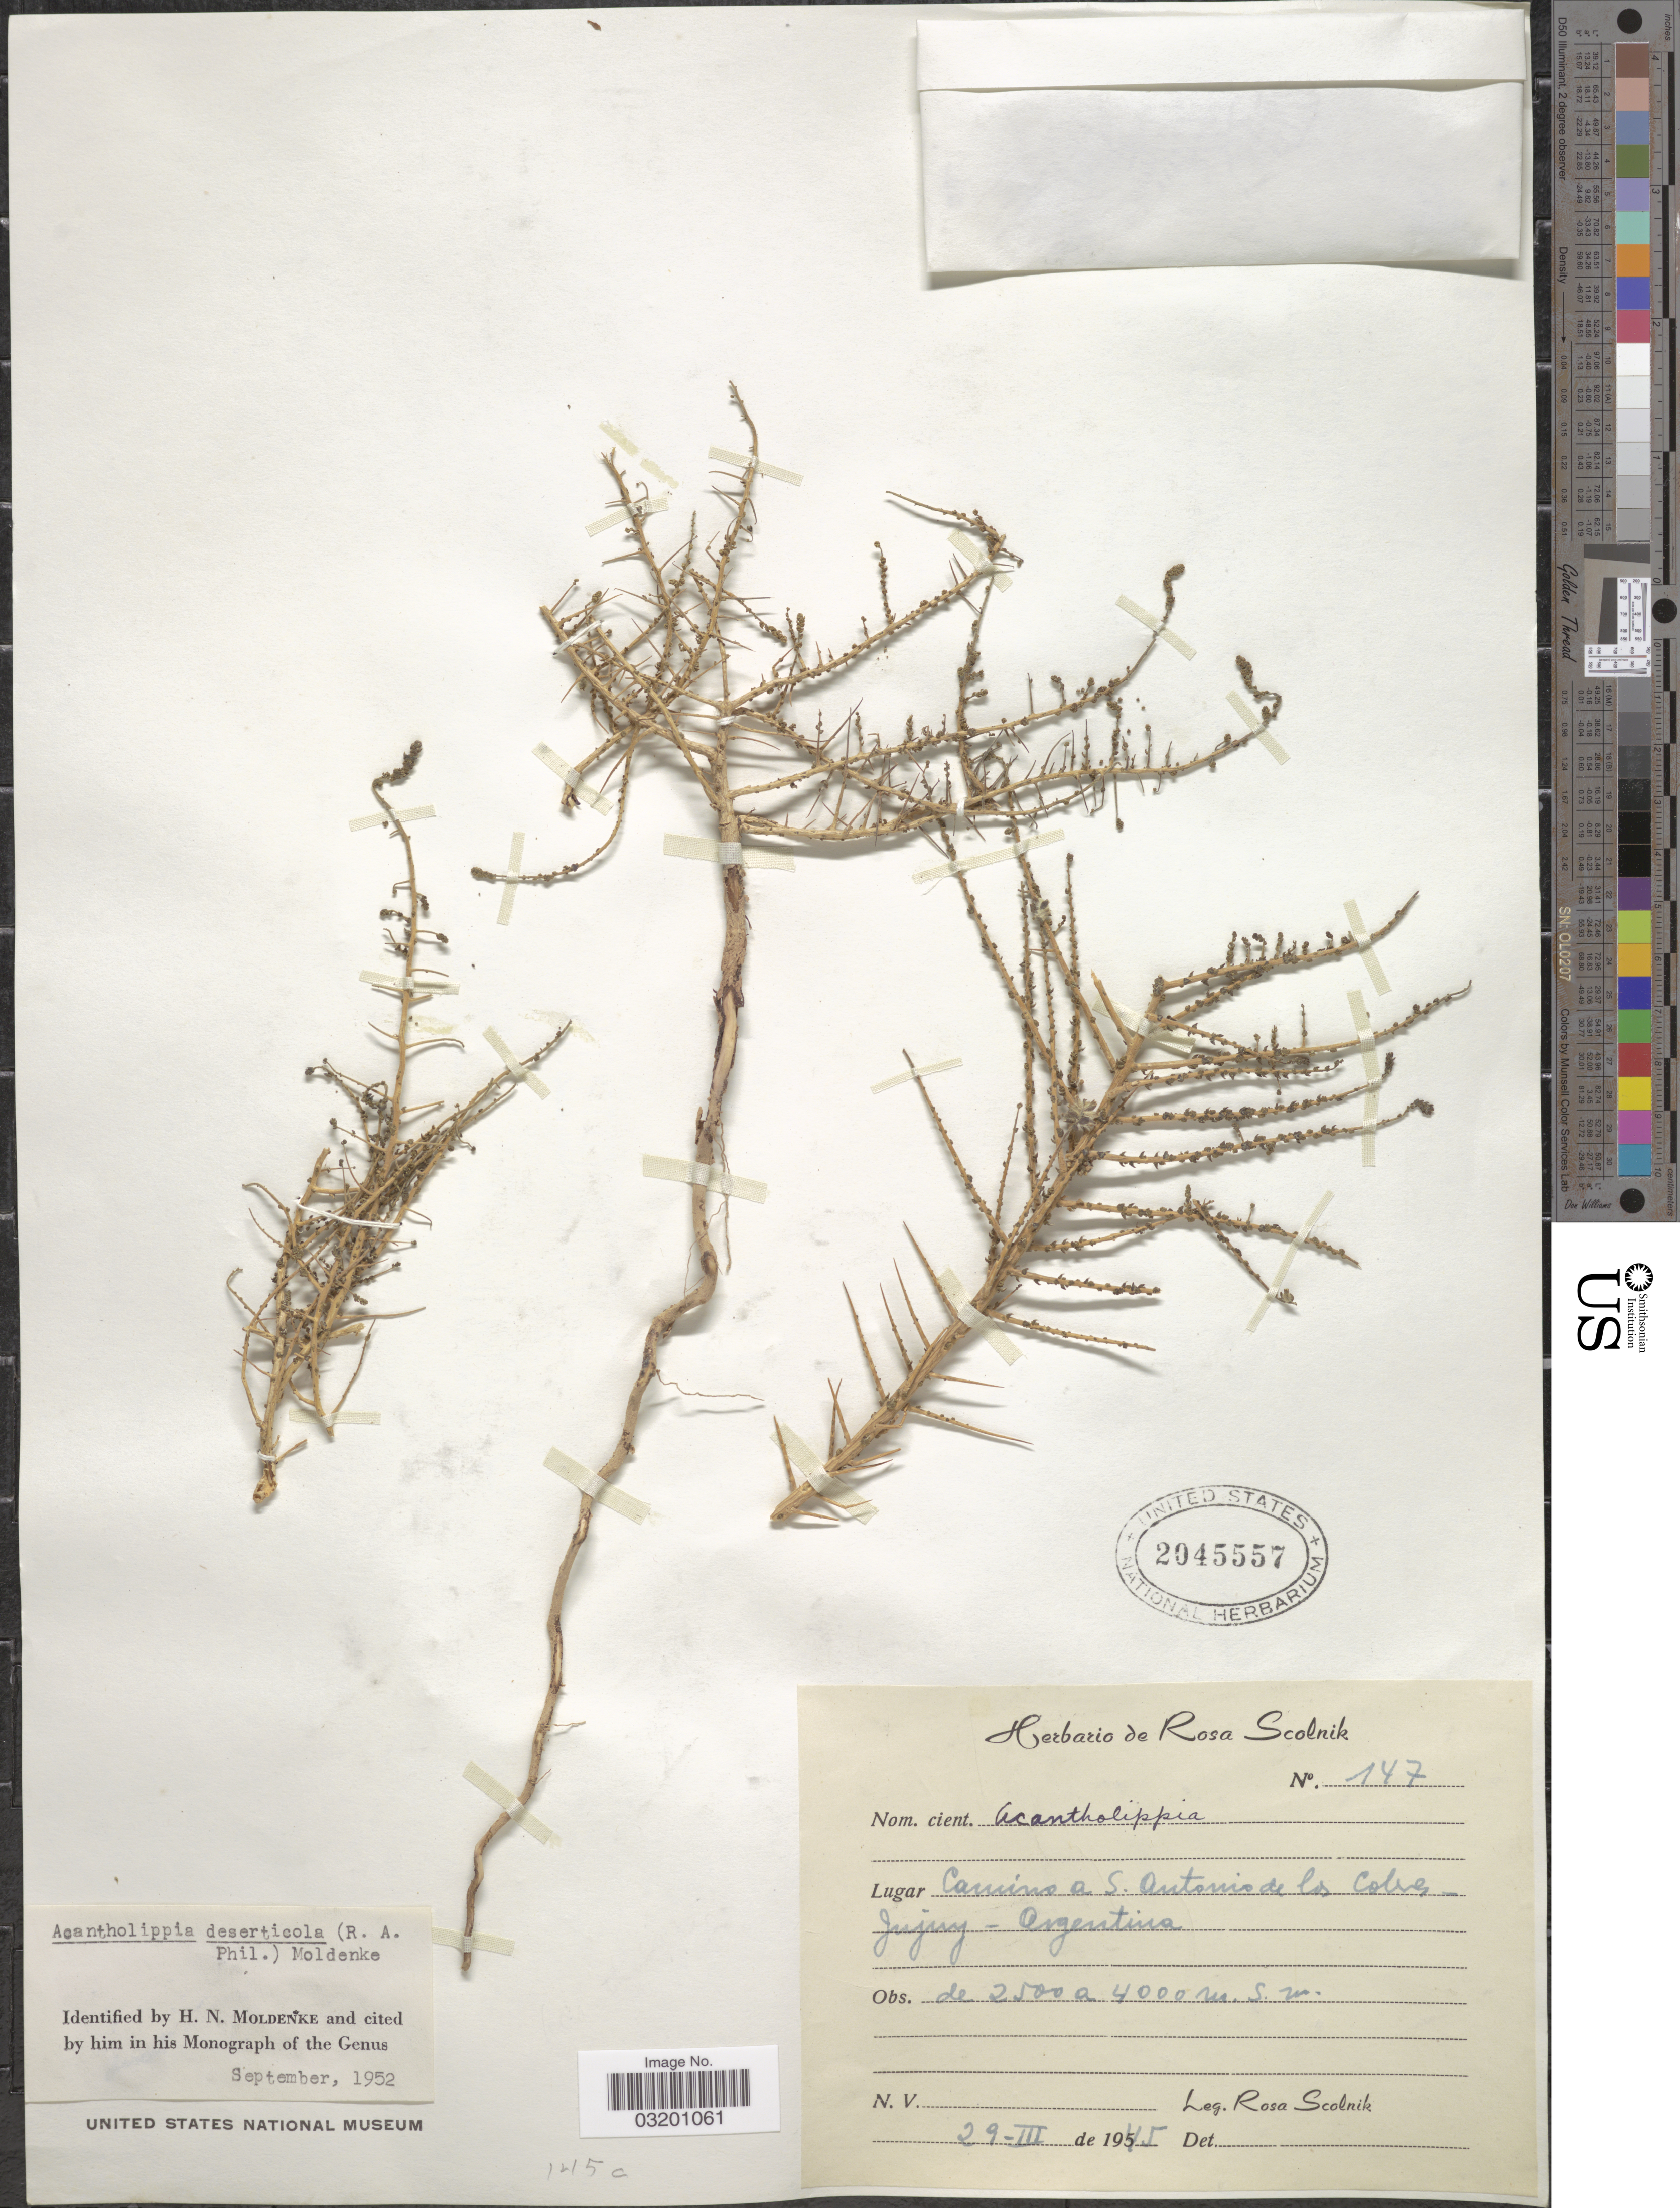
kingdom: Plantae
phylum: Tracheophyta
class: Magnoliopsida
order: Lamiales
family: Verbenaceae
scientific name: Acantholippa hastulata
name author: Griseb.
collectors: R. Scolnik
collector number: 147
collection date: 1945-03-29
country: Argentina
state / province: Jujuy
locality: Camino a S. Antonio de los calves.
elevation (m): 2500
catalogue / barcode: US 2045557